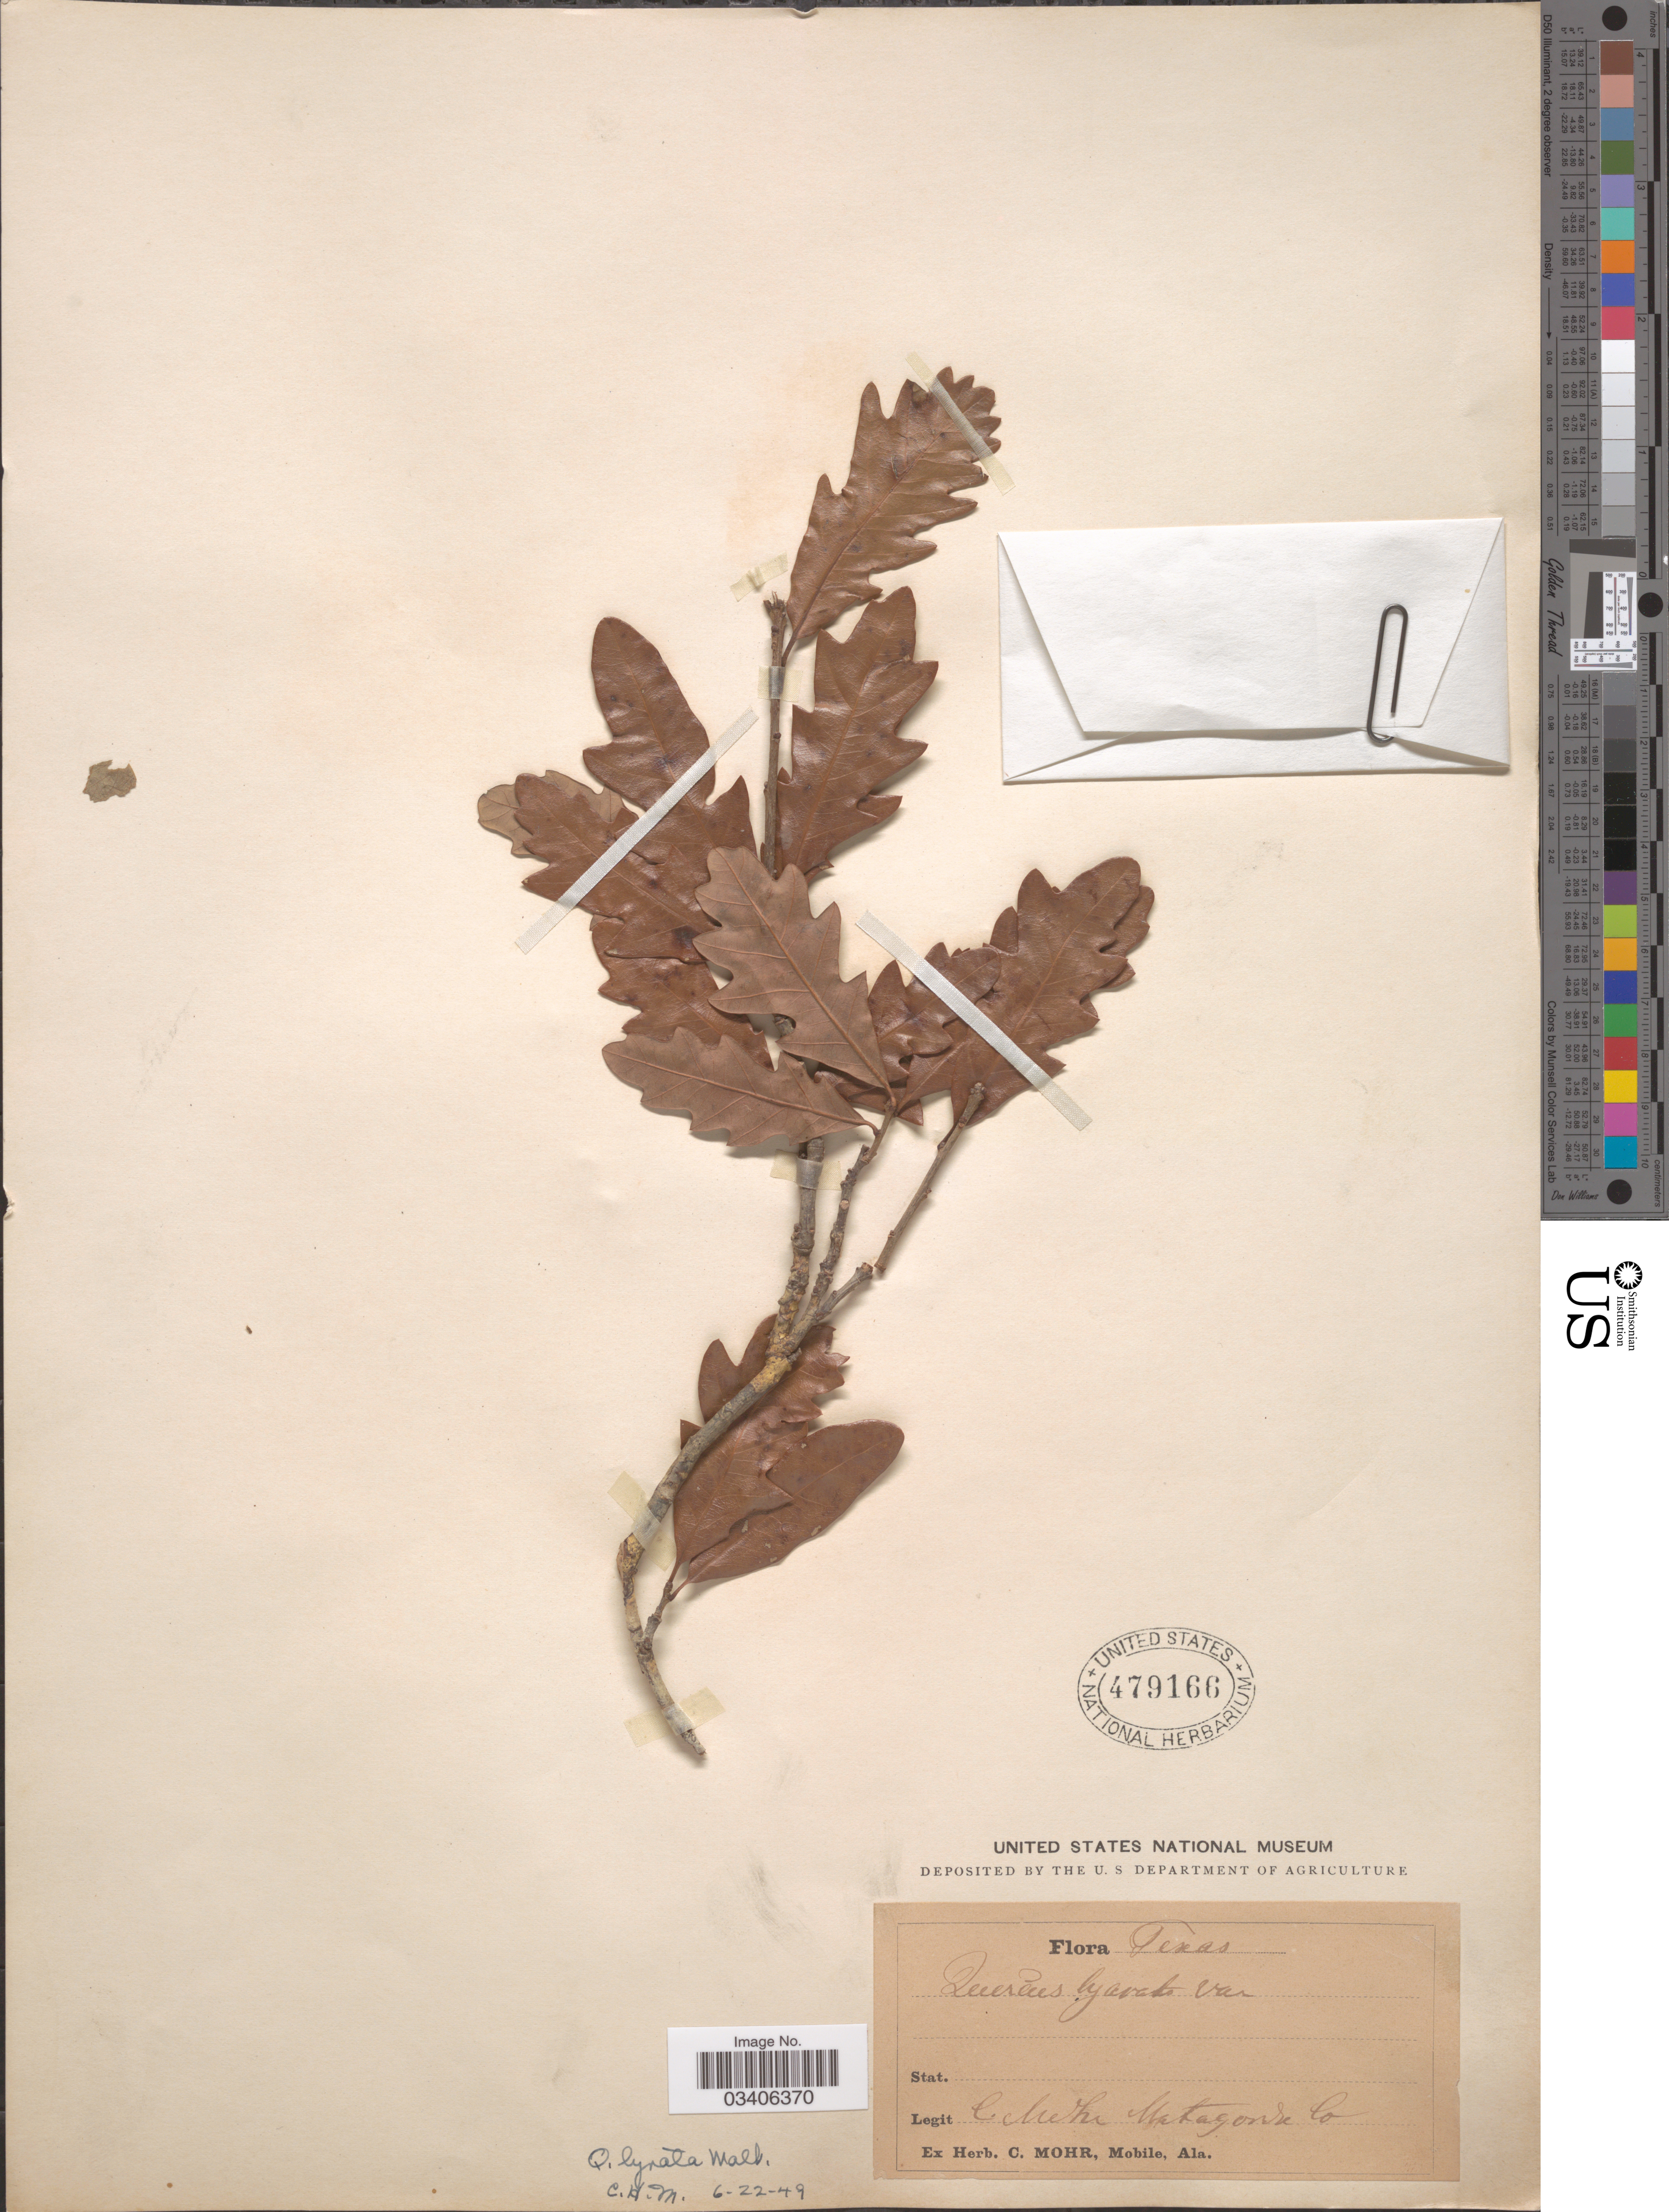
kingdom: Plantae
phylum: Tracheophyta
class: Magnoliopsida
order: Fagales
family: Fagaceae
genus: Quercus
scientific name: Quercus lyrata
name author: Walter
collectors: C. T. Mohr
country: United States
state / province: Texas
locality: Matagorda Co.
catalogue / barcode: US 479166